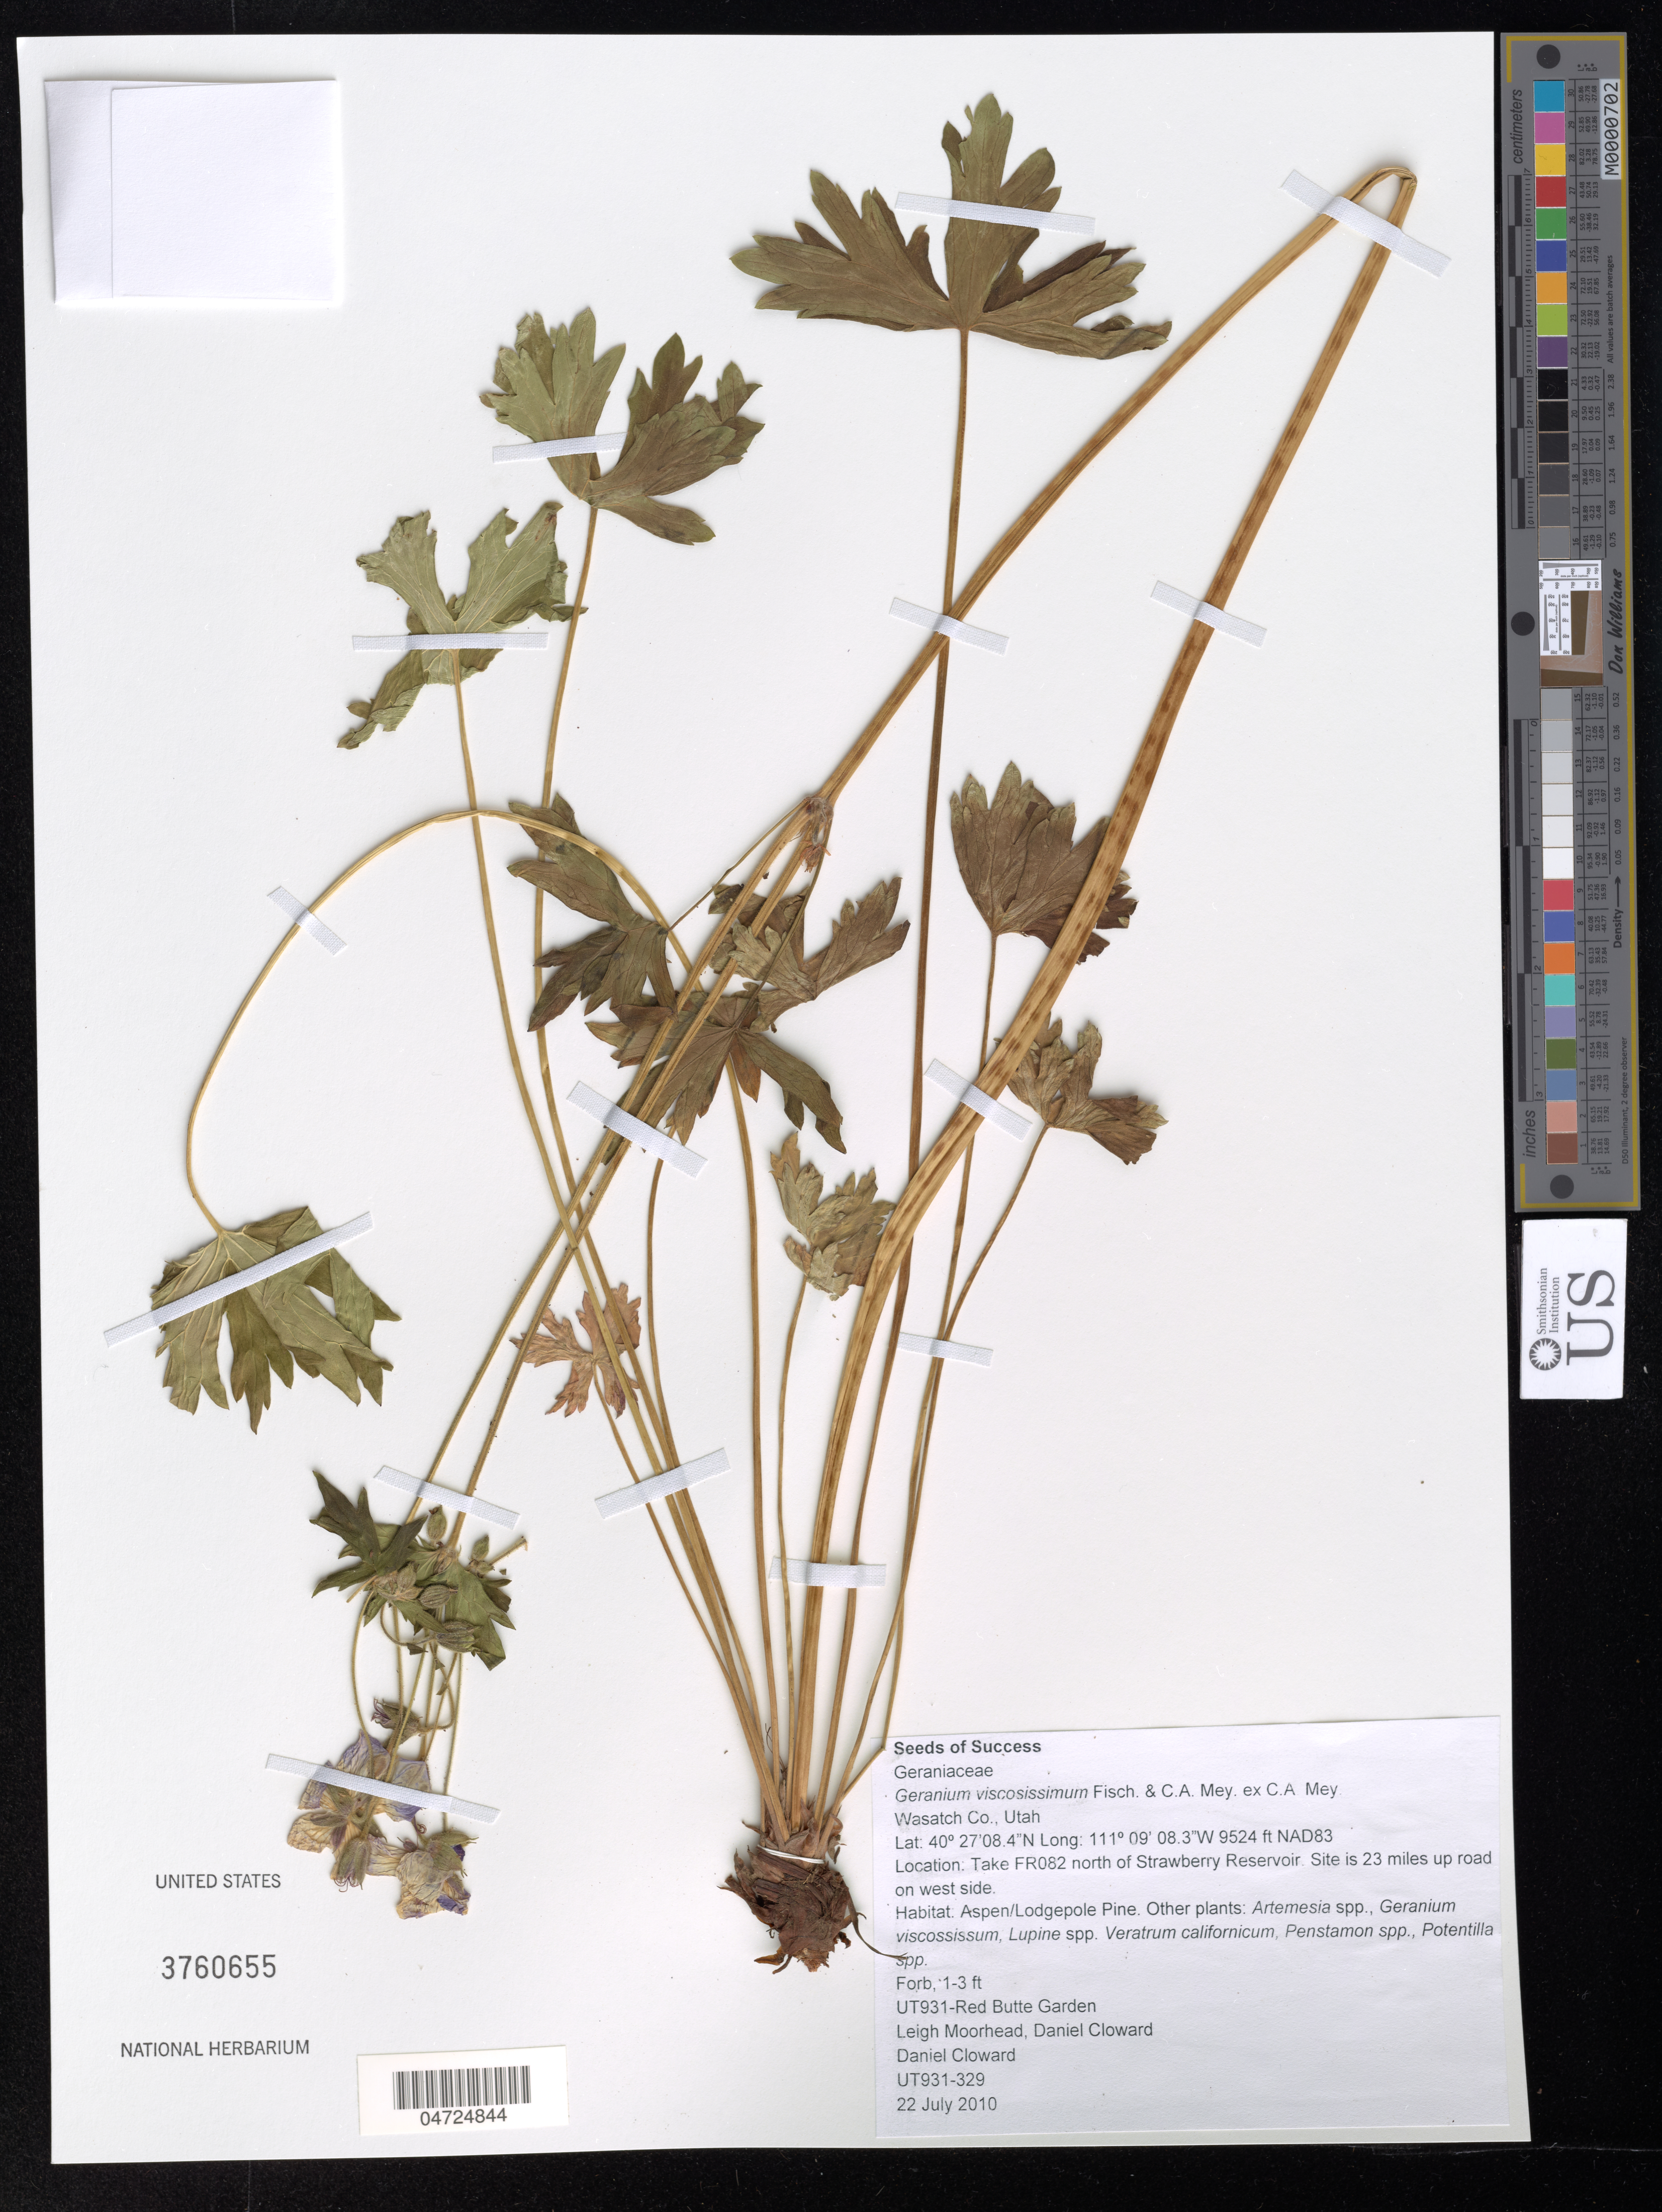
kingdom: Plantae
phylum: Tracheophyta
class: Magnoliopsida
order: Geraniales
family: Geraniaceae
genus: Geranium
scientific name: Geranium viscosissimum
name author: Fisch. & C.A. Mey.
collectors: L. Moorhead & D. Cloward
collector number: UT931-329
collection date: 2010-07-22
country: United States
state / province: Utah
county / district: Wasatch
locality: Wasatch Co. NAD83. Take FR082 north of Strawberry Reservoir. Site is 23 miles up road on west side. UT931-Red Butte Garden.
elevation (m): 2903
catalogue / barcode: US 3760655